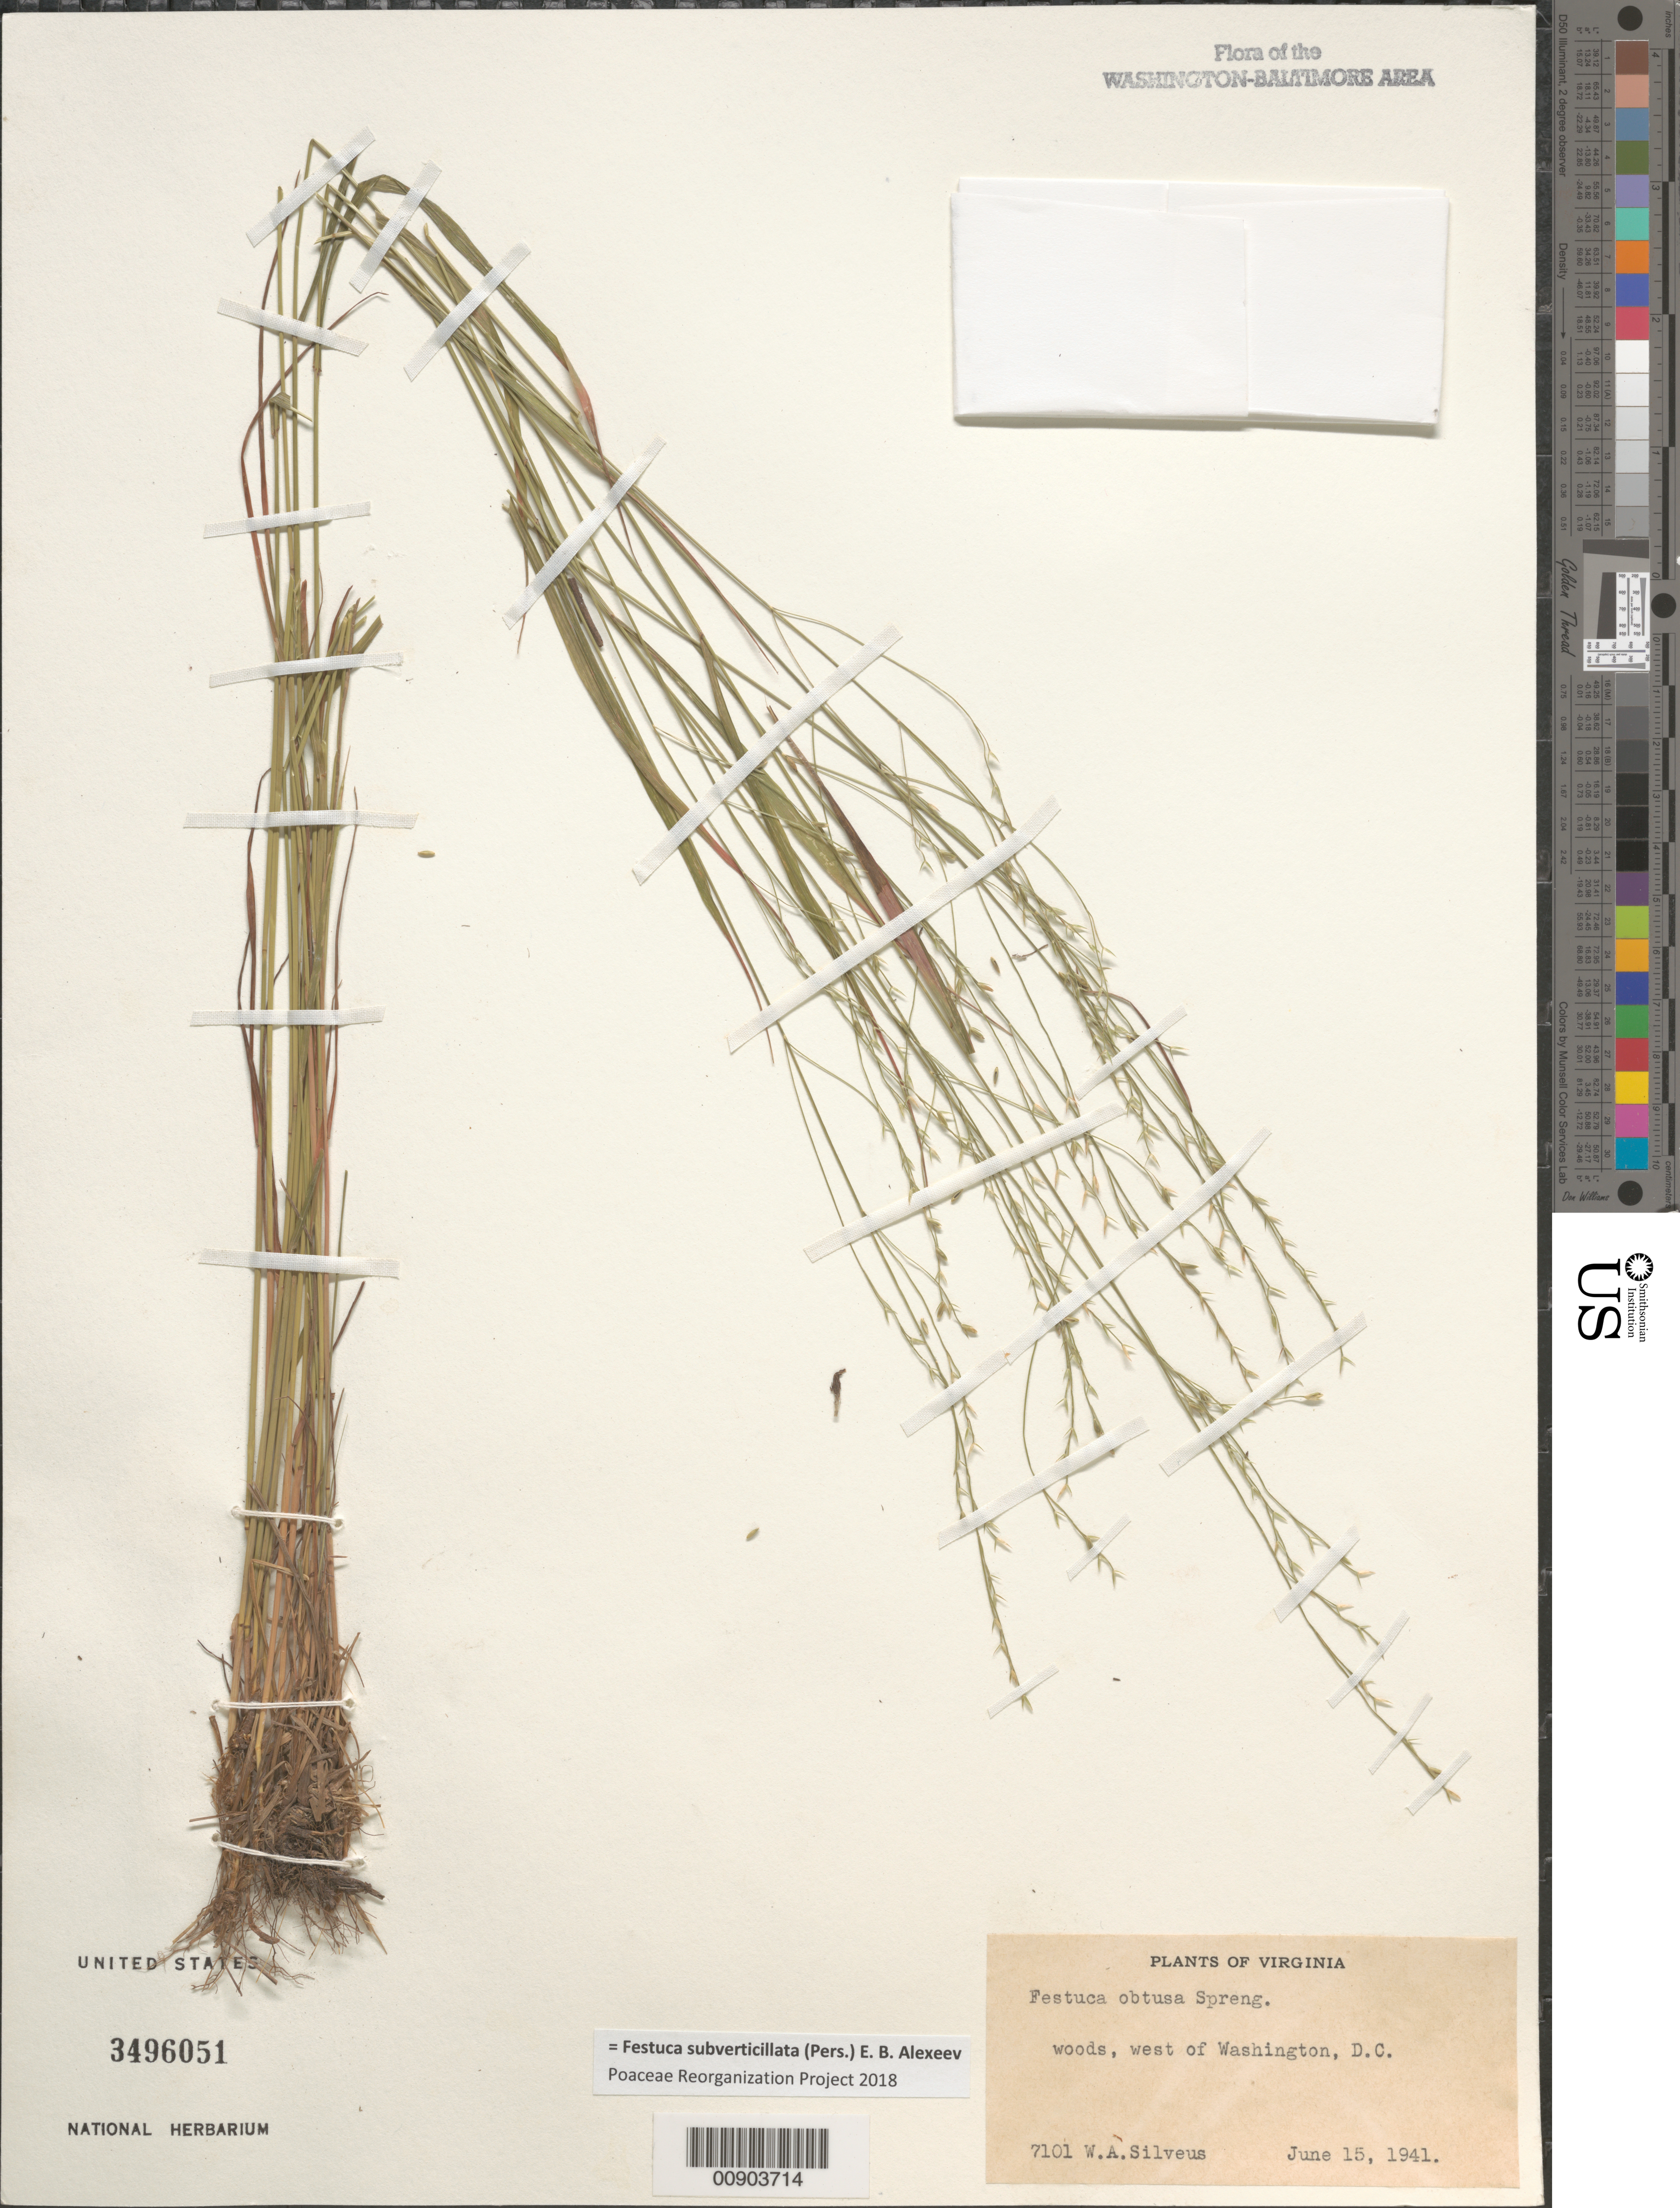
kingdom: Plantae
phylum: Tracheophyta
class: Liliopsida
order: Poales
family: Poaceae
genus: Festuca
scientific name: Festuca subverticillata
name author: (Pers.) E.B. Alexeev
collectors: W. Silveus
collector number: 7101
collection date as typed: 15 Jun 1941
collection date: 1941-06-15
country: United States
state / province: Virginia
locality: West of Washington, DC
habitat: woods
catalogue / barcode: US 3496051